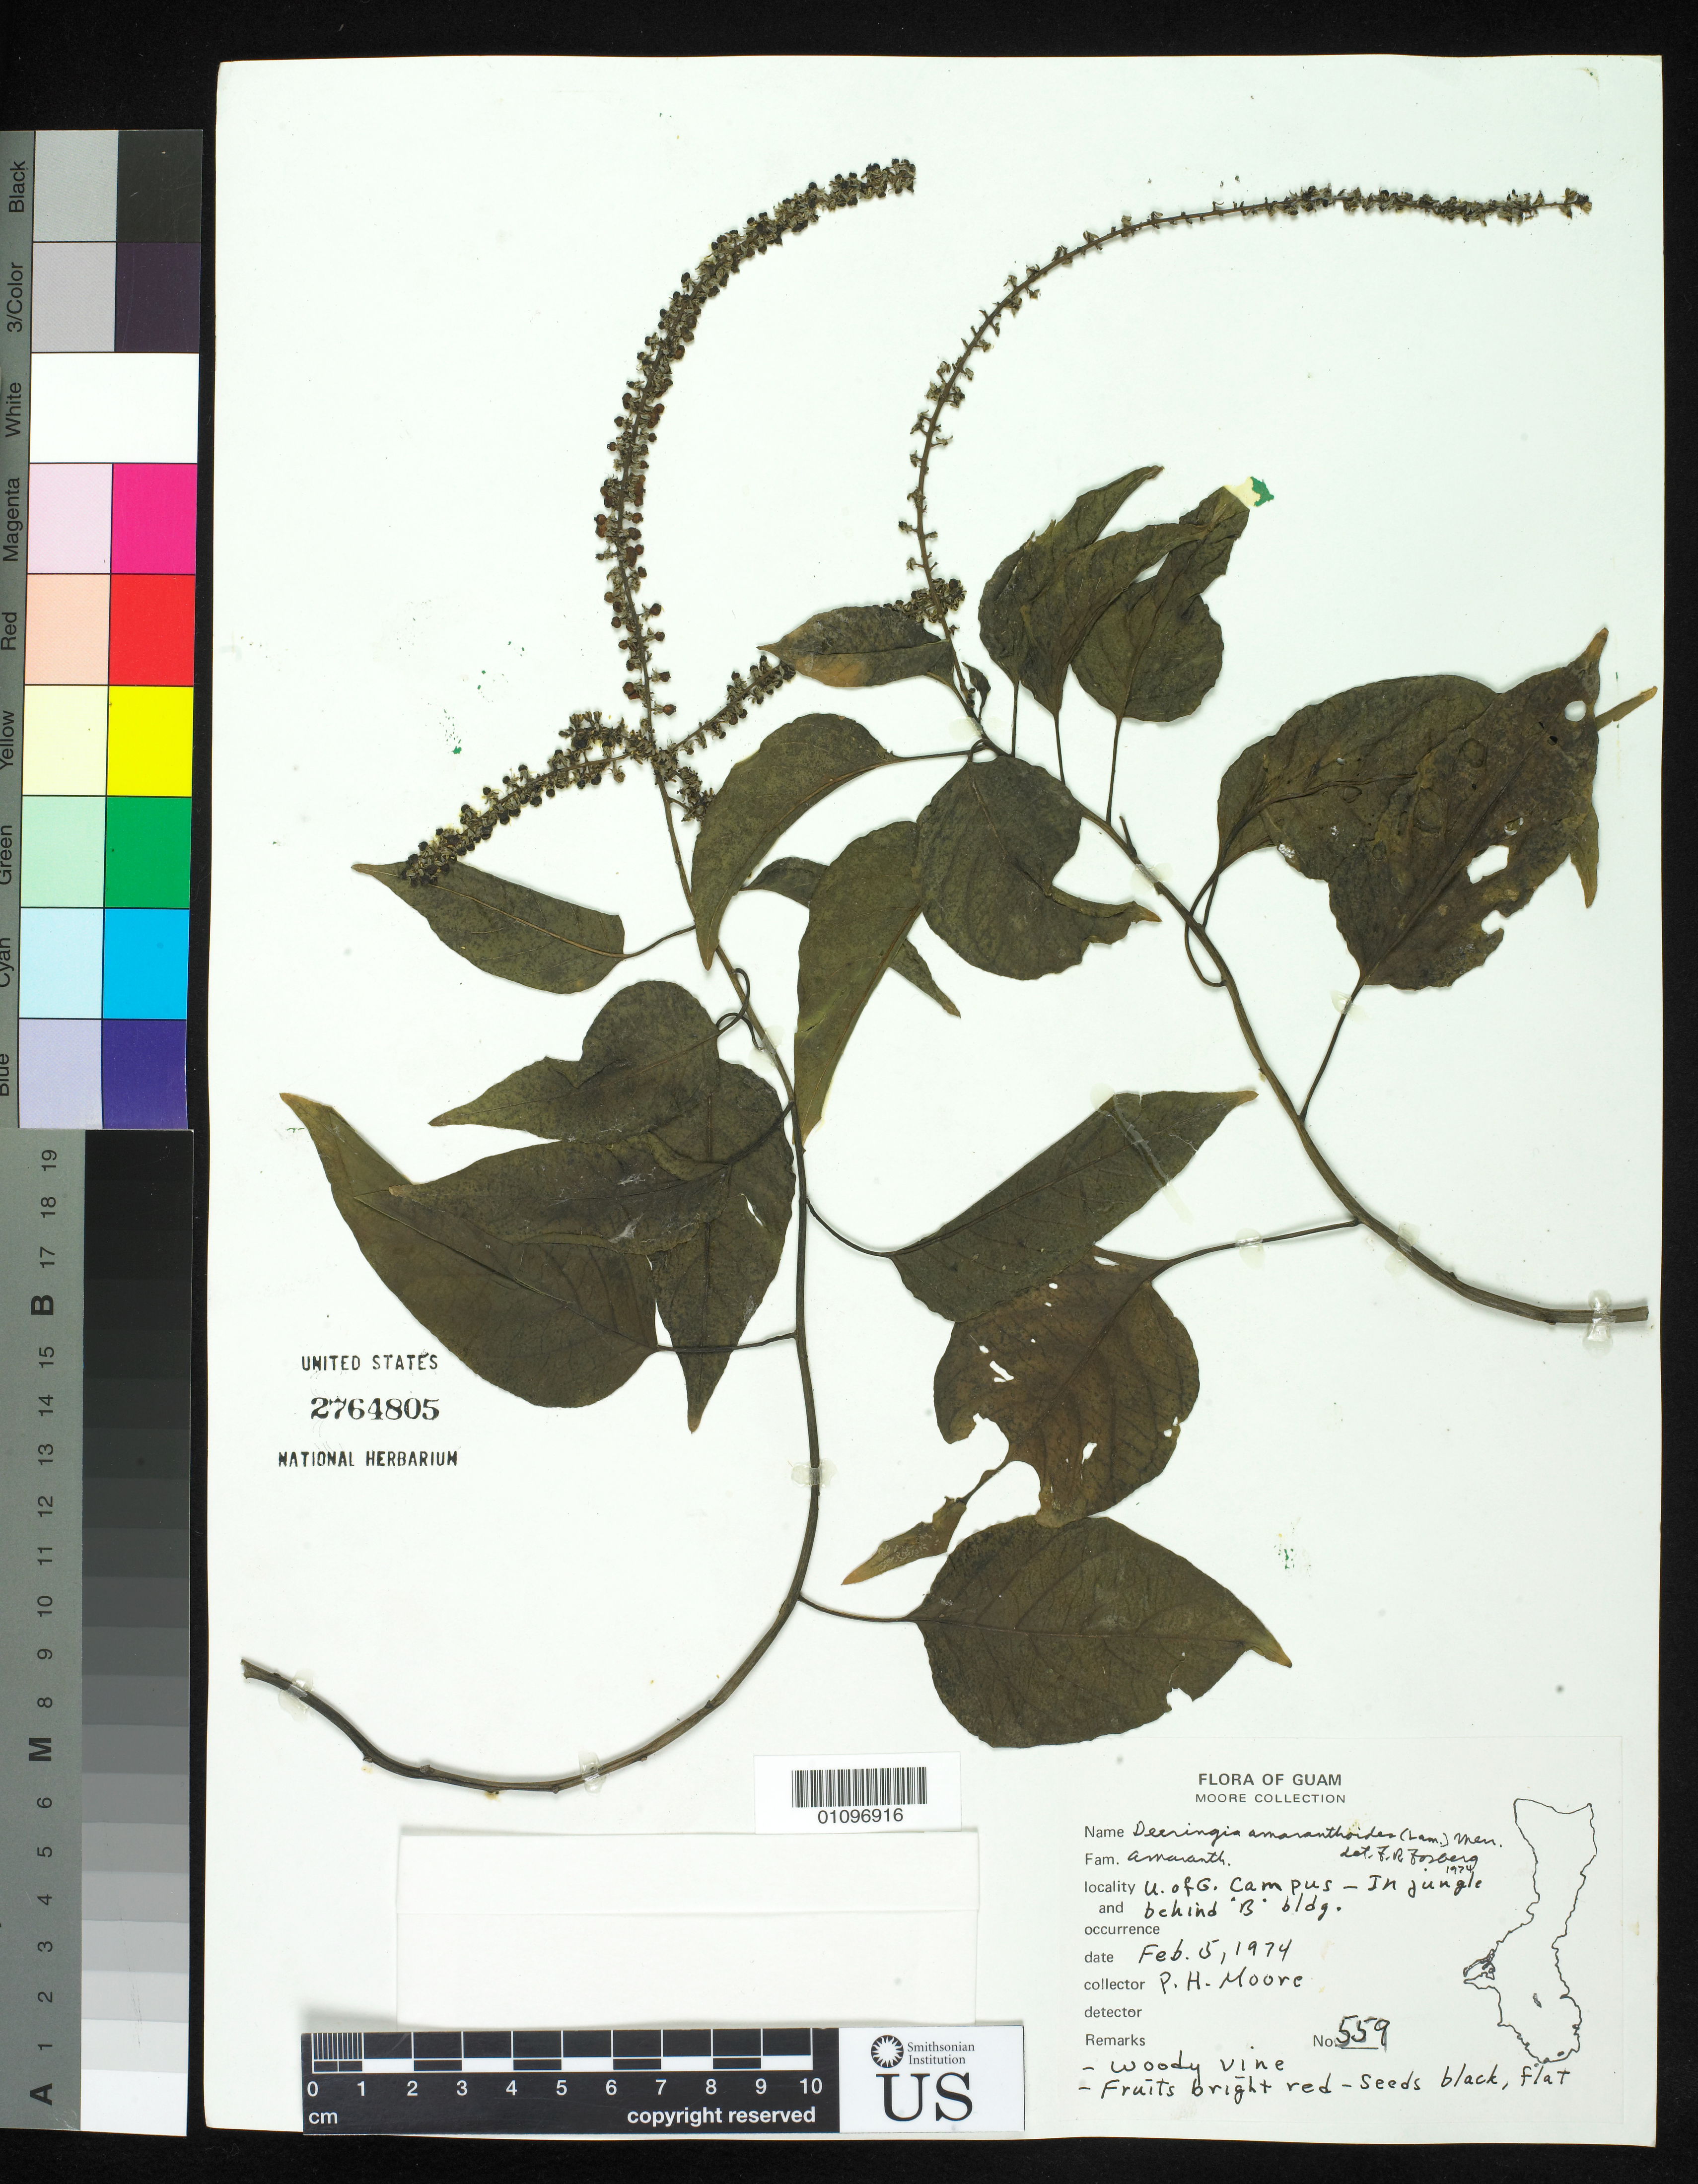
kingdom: Plantae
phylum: Tracheophyta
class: Magnoliopsida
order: Caryophyllales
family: Amaranthaceae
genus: Deeringia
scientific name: Deeringia amaranthoides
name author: (Lam.) Merr.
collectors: P. H. Moore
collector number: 559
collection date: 1974-02-05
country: Guam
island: Guam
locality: U of G Campus - in jungle behind "B" building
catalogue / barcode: US 2764805